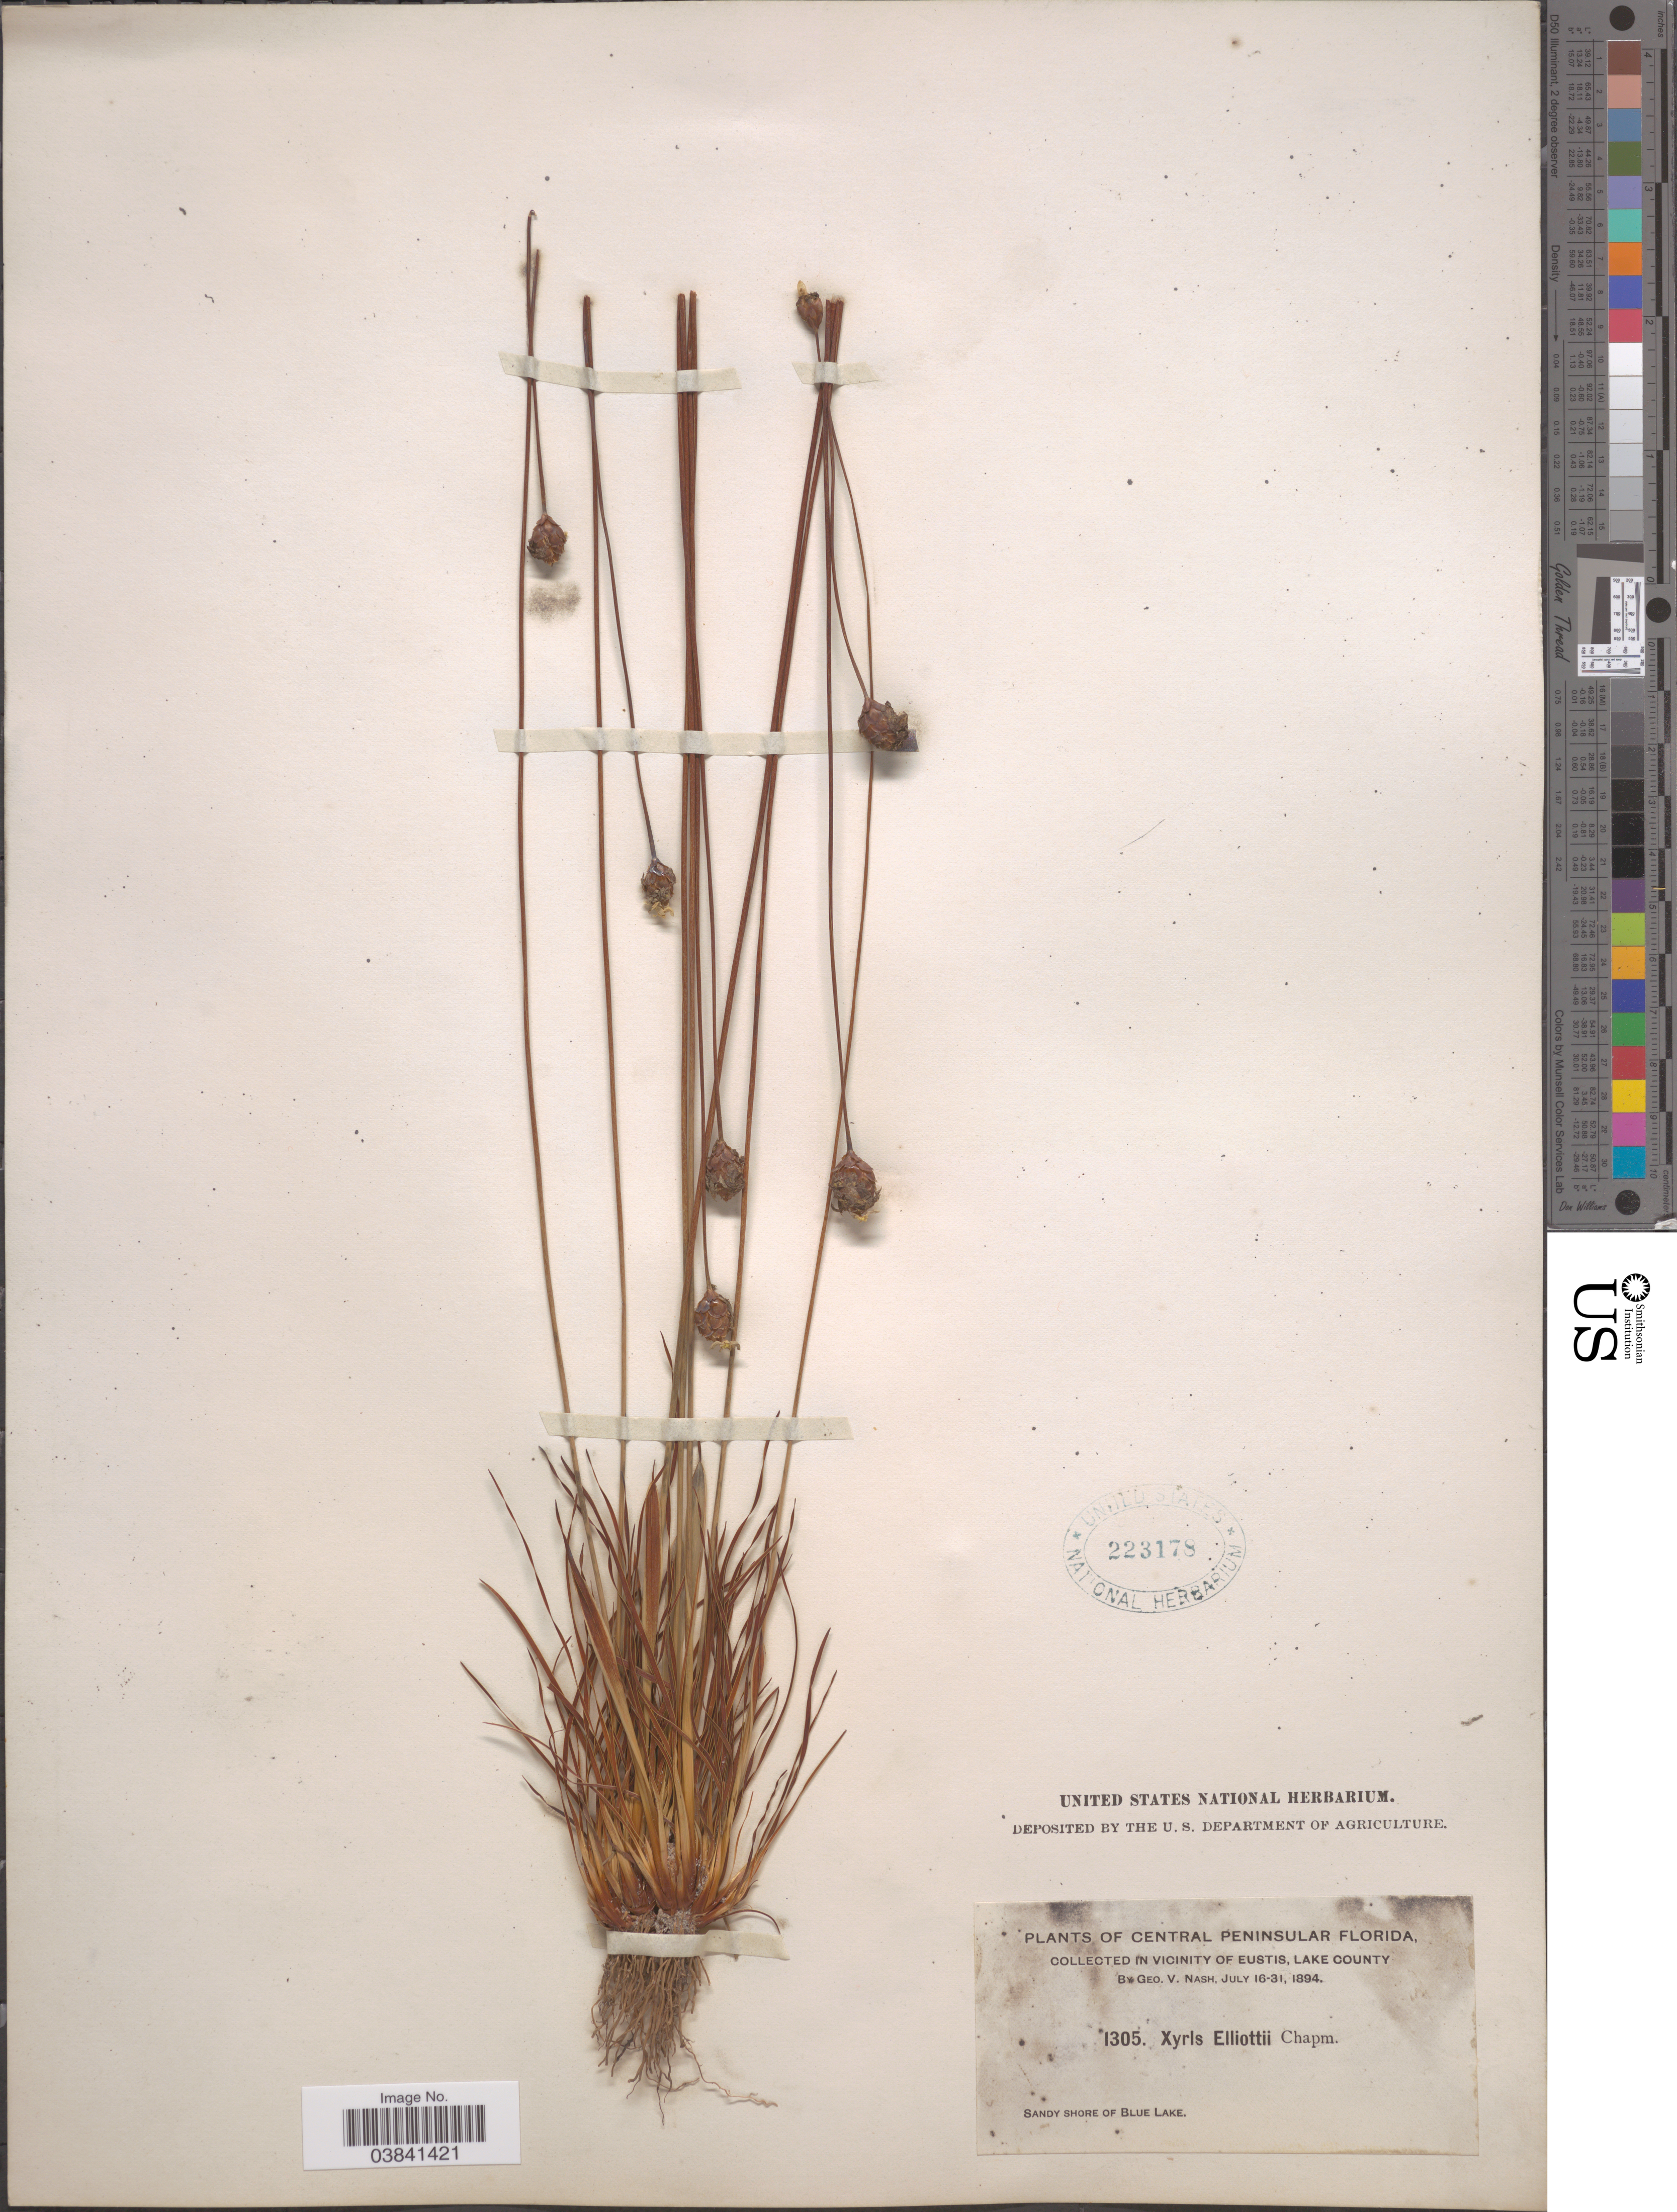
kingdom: Plantae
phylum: Tracheophyta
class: Liliopsida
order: Poales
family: Xyridaceae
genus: Xyris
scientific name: Xyris elliottii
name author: Chapm.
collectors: G. V. Nash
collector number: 1305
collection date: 1894-07-16/1894-07-31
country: United States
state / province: Florida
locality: Central Peninsular Florida, in vicinity of Eustis, Lake County. Sandy shore of Blue Lake.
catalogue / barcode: US 223178